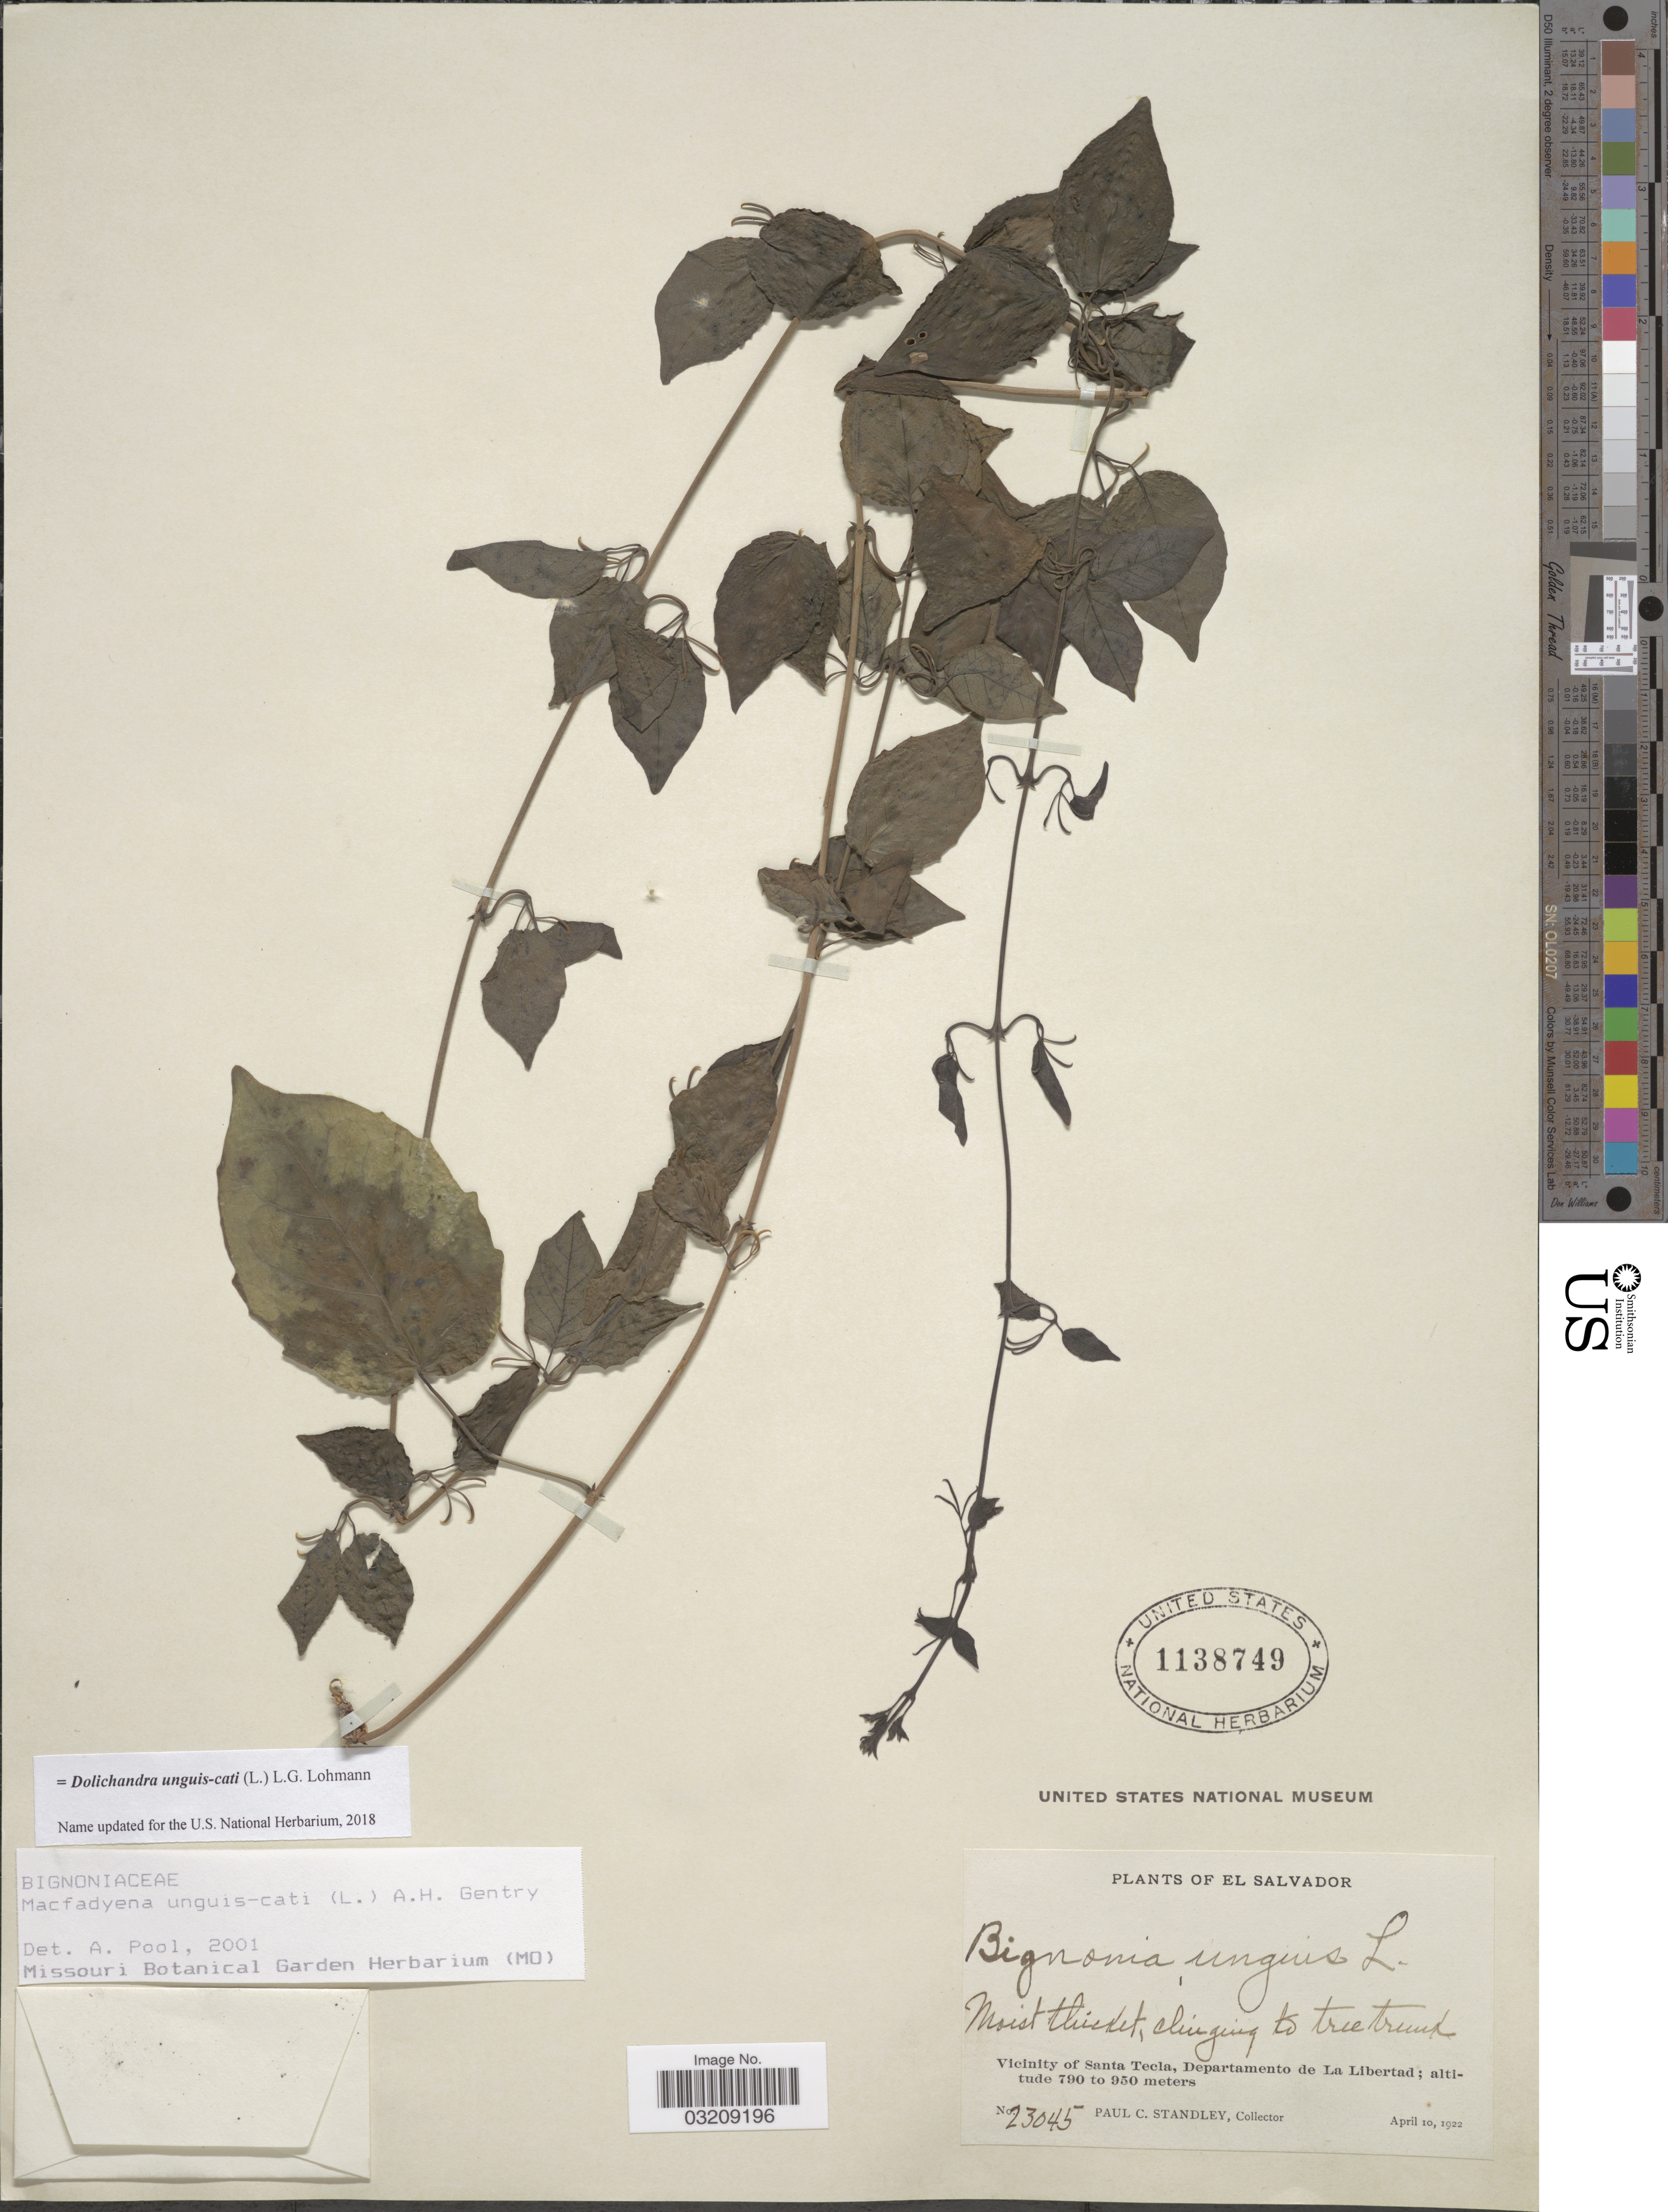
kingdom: Plantae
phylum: Tracheophyta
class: Magnoliopsida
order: Lamiales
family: Bignoniaceae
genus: Dolichandra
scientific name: Dolichandra unguis-cati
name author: (L.) L.G. Lohmann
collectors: P. C. Standley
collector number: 23045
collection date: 1922-04-10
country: El Salvador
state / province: La Libertad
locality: Vicinity of Santa Tecla, Departamento de La Libertad.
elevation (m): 790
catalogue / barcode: US 1138749